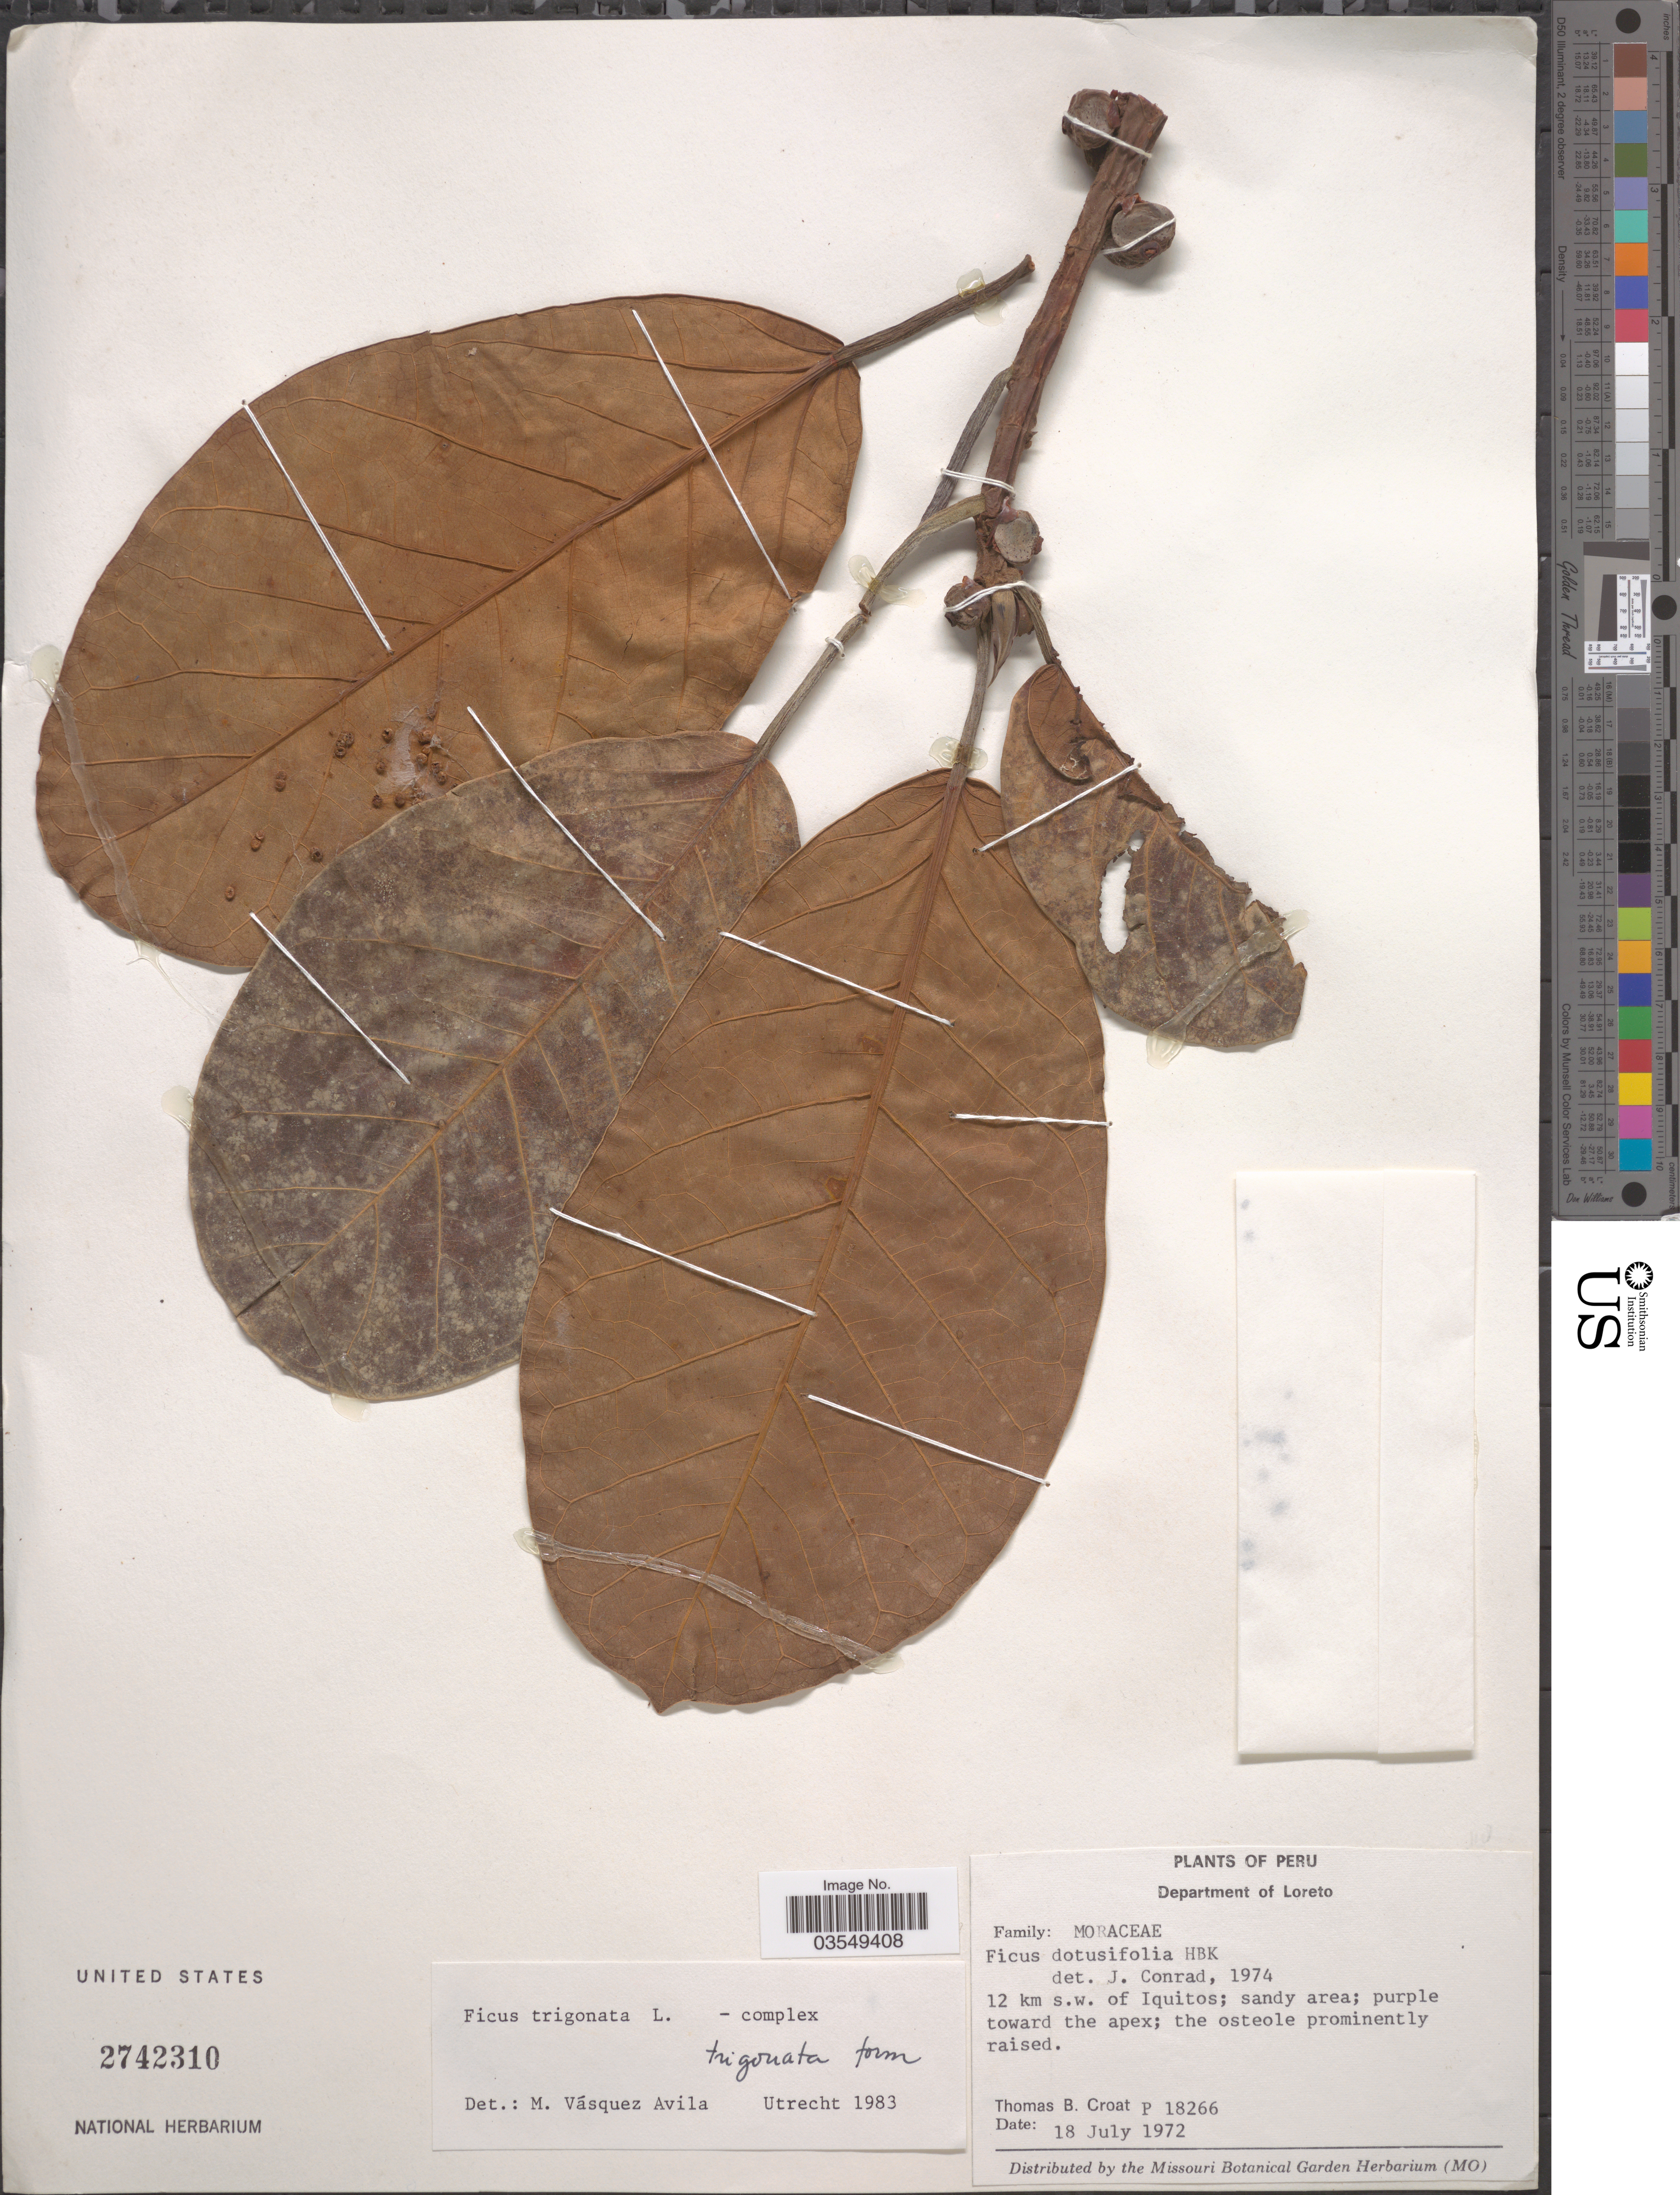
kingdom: Plantae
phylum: Tracheophyta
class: Magnoliopsida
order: Rosales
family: Moraceae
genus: Ficus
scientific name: Ficus trigona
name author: L. f.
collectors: T. B. Croat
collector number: P18266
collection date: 1972-07-18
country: Peru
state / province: Loreto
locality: Department of Loreto. 12 km s.w. of Iquitos.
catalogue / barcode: US 2742310